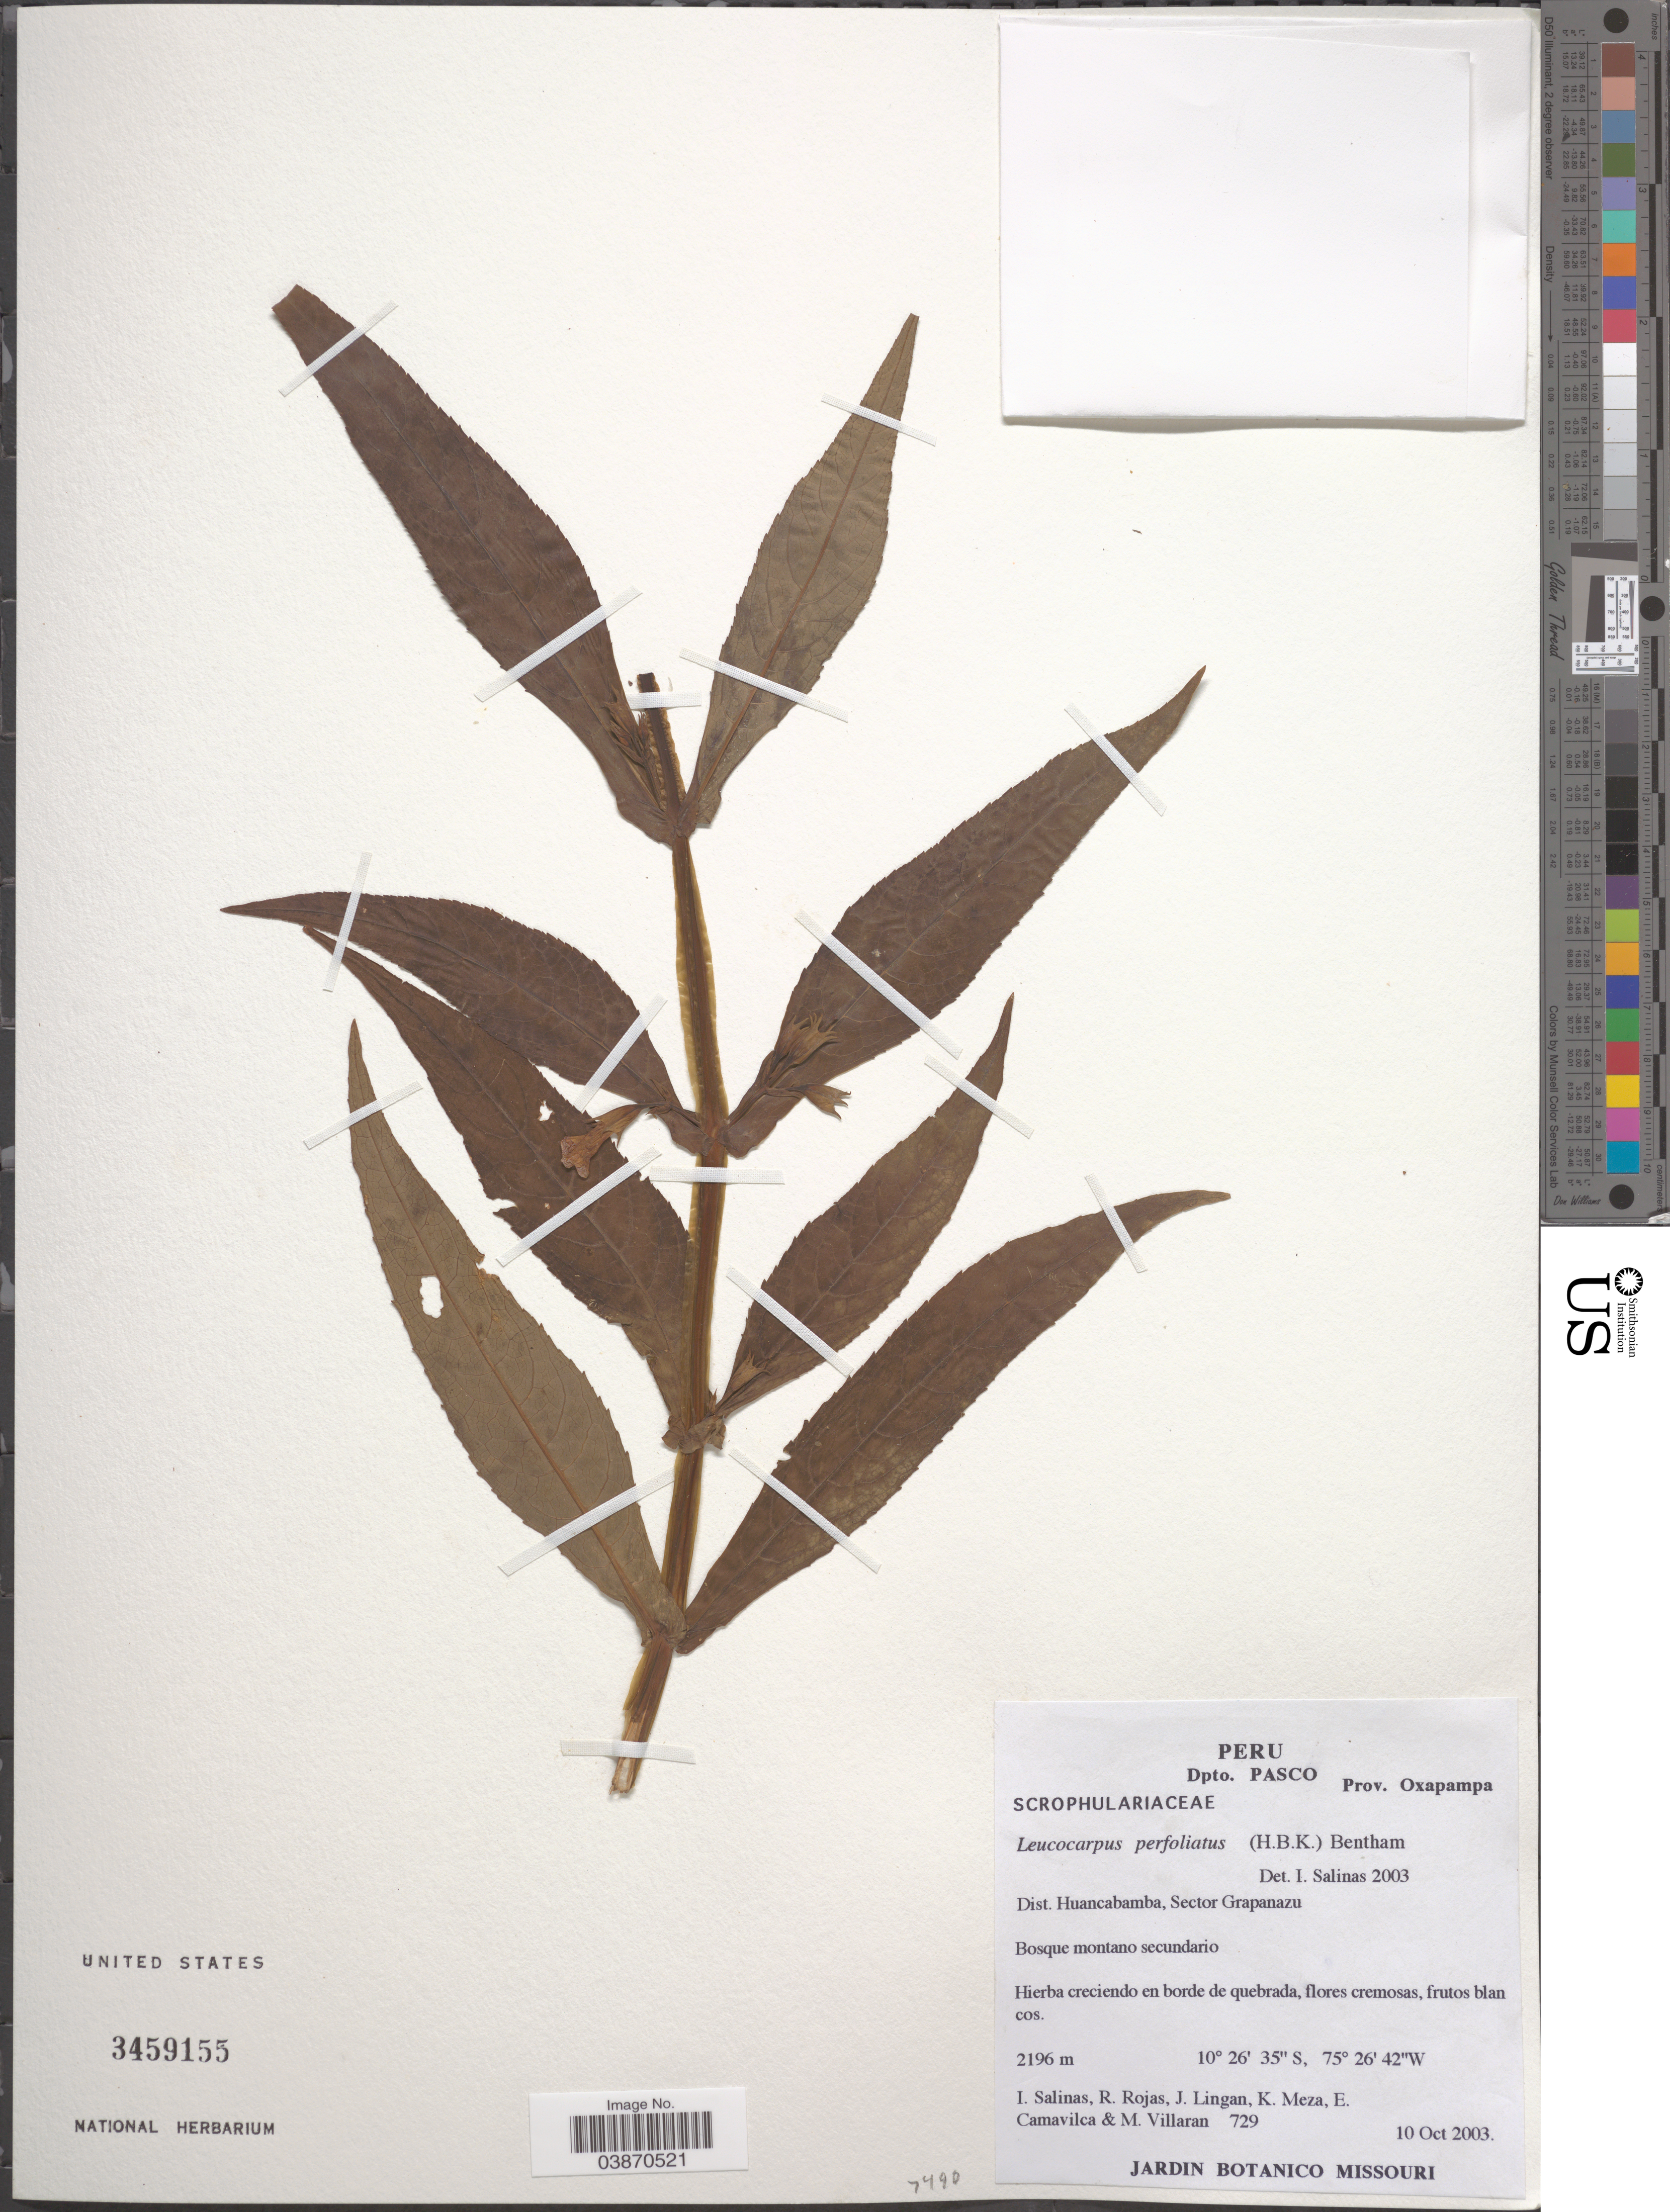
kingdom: Plantae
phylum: Tracheophyta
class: Magnoliopsida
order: Lamiales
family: Phrymaceae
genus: Leucocarpus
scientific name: Leucocarpus perfoliatus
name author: (Kunth) Benth.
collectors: I. Salinas, R. Rojas, J. Lingan, K. Meza & et al.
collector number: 729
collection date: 2003-10-10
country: Peru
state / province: Pasco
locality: Dpto. Pasco. Prov. Oxapampa. Dist. Huancabamba, Sector Grapanazu.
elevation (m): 2196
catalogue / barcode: US 3459155